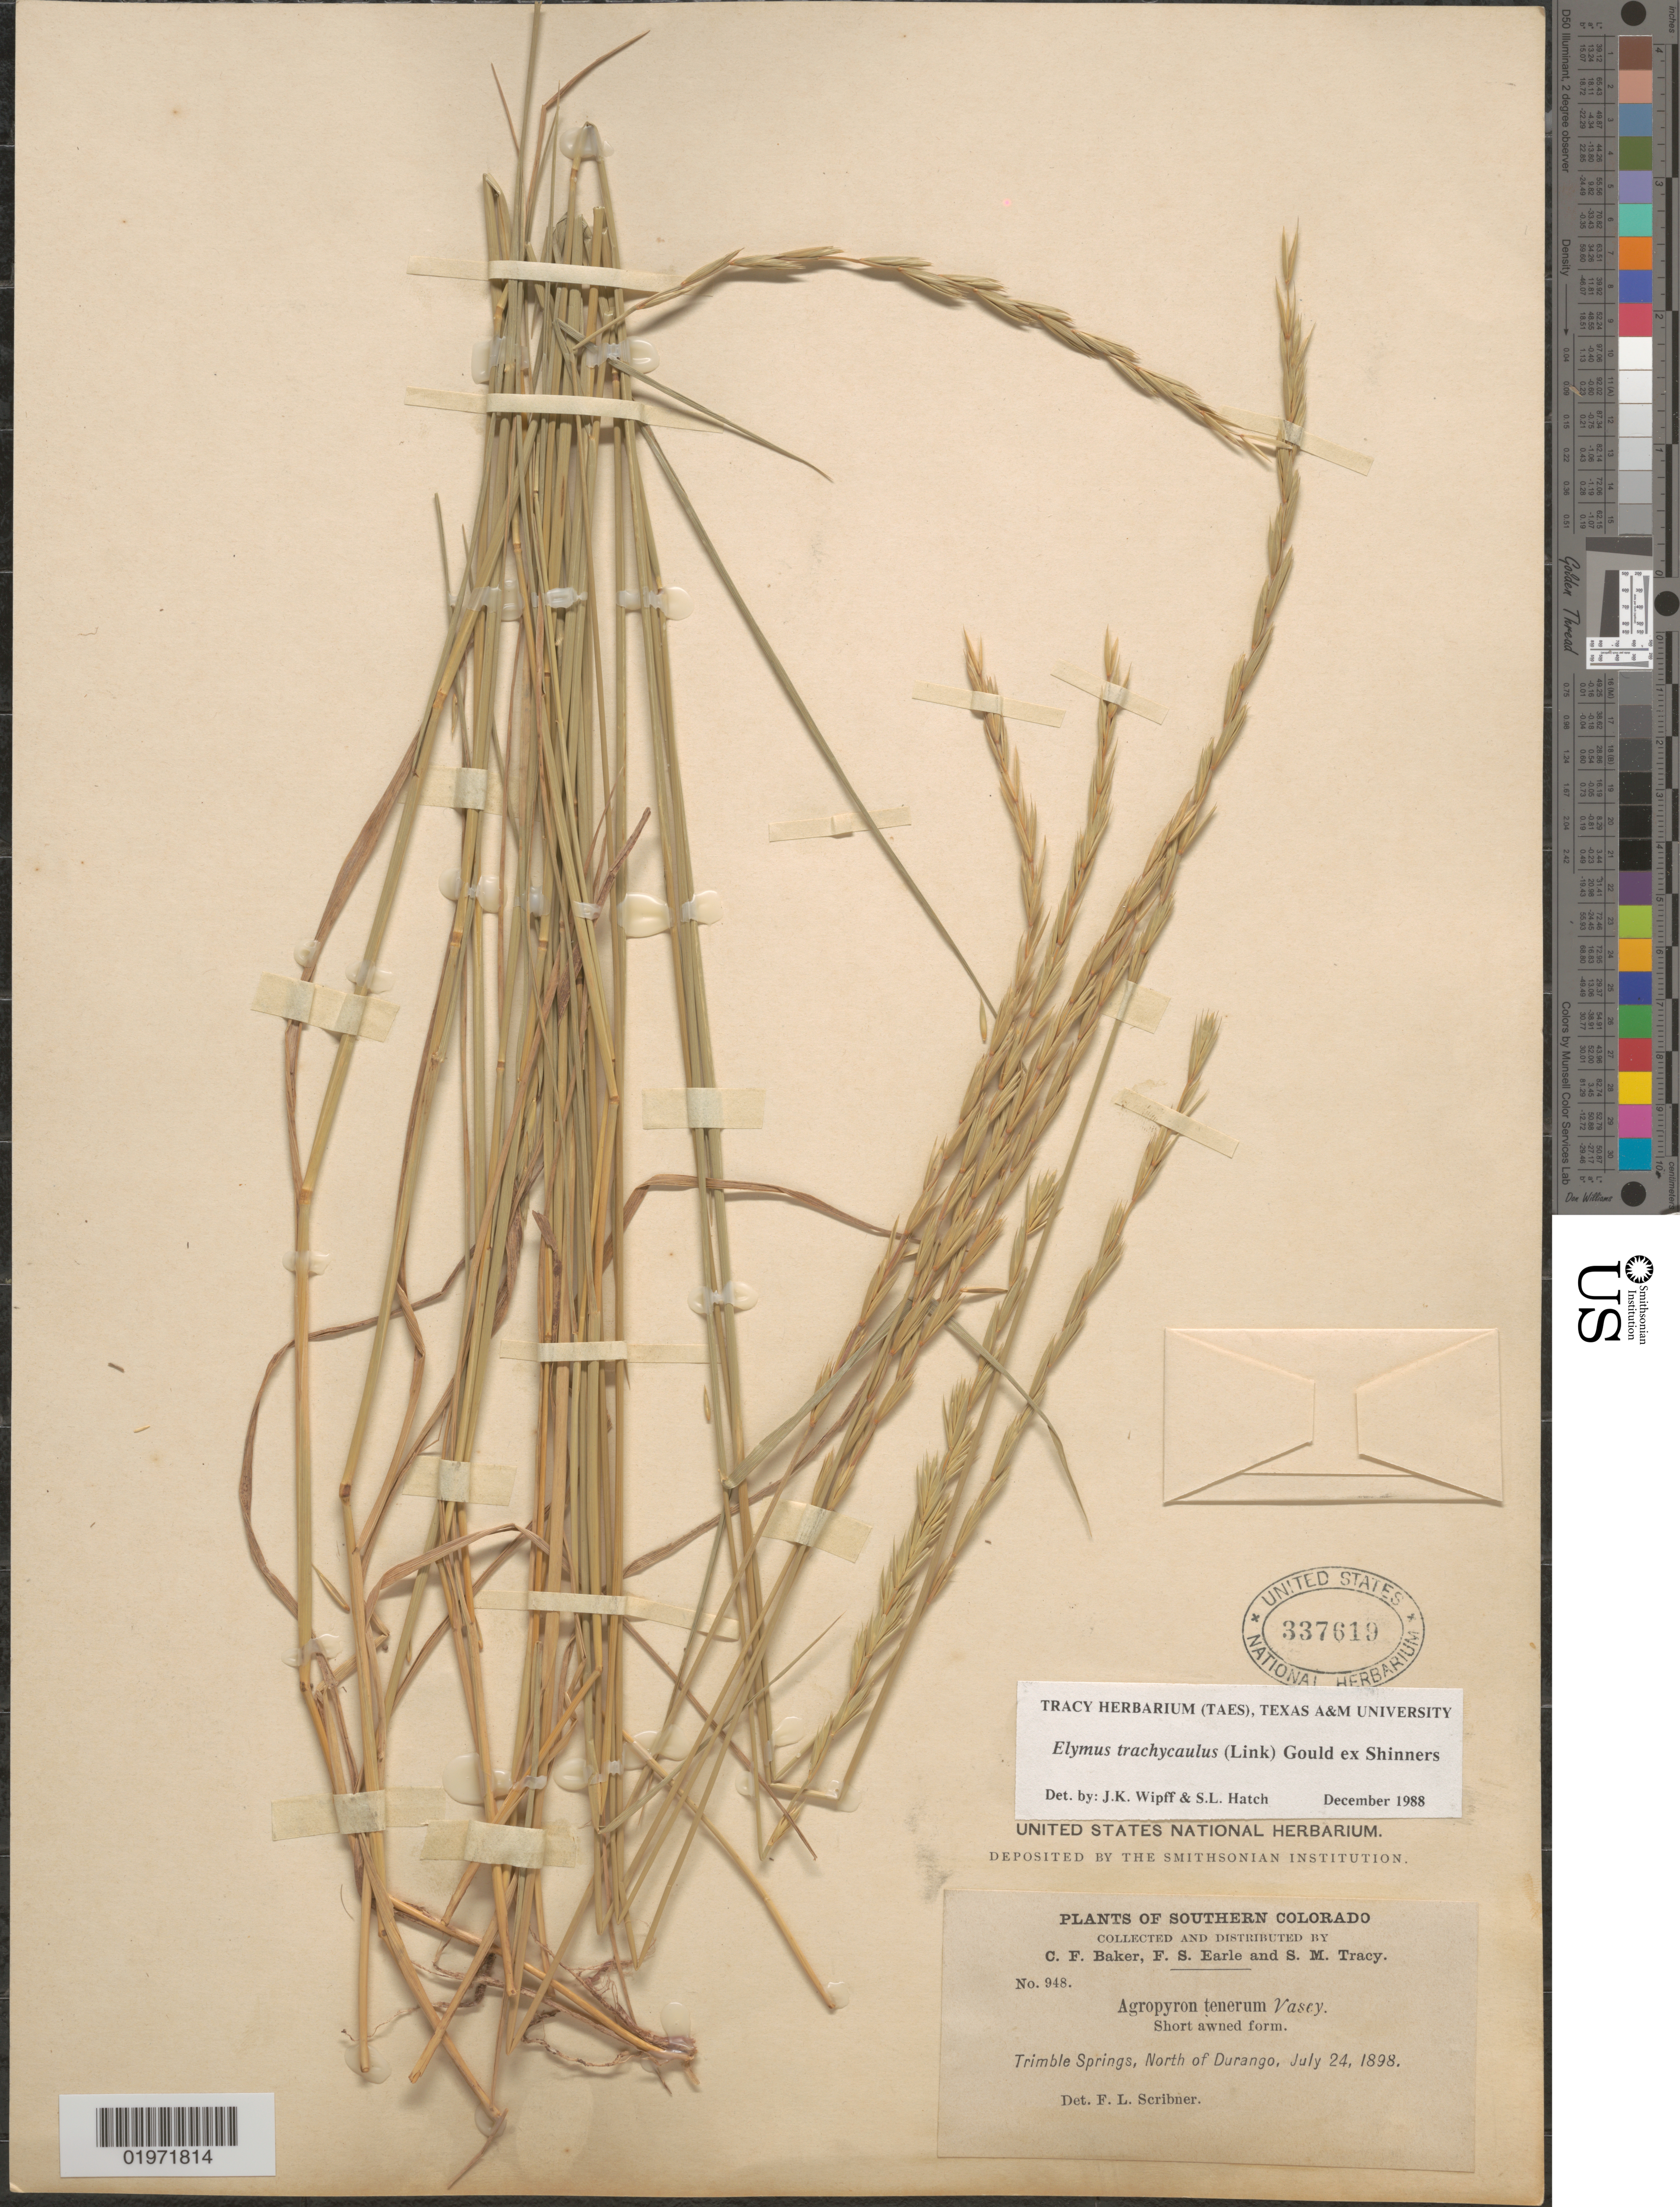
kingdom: Plantae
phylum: Tracheophyta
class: Liliopsida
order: Poales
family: Poaceae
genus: Elymus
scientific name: Elymus trachycaulus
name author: (Link) Gould ex Shinners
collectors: C. F. Baker, F. S. Earle & S. M. Tracy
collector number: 948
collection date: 1898-07-24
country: United States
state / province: Colorado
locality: Southern Colorado. Trimble Springs, North of Durango.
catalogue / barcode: US 337619